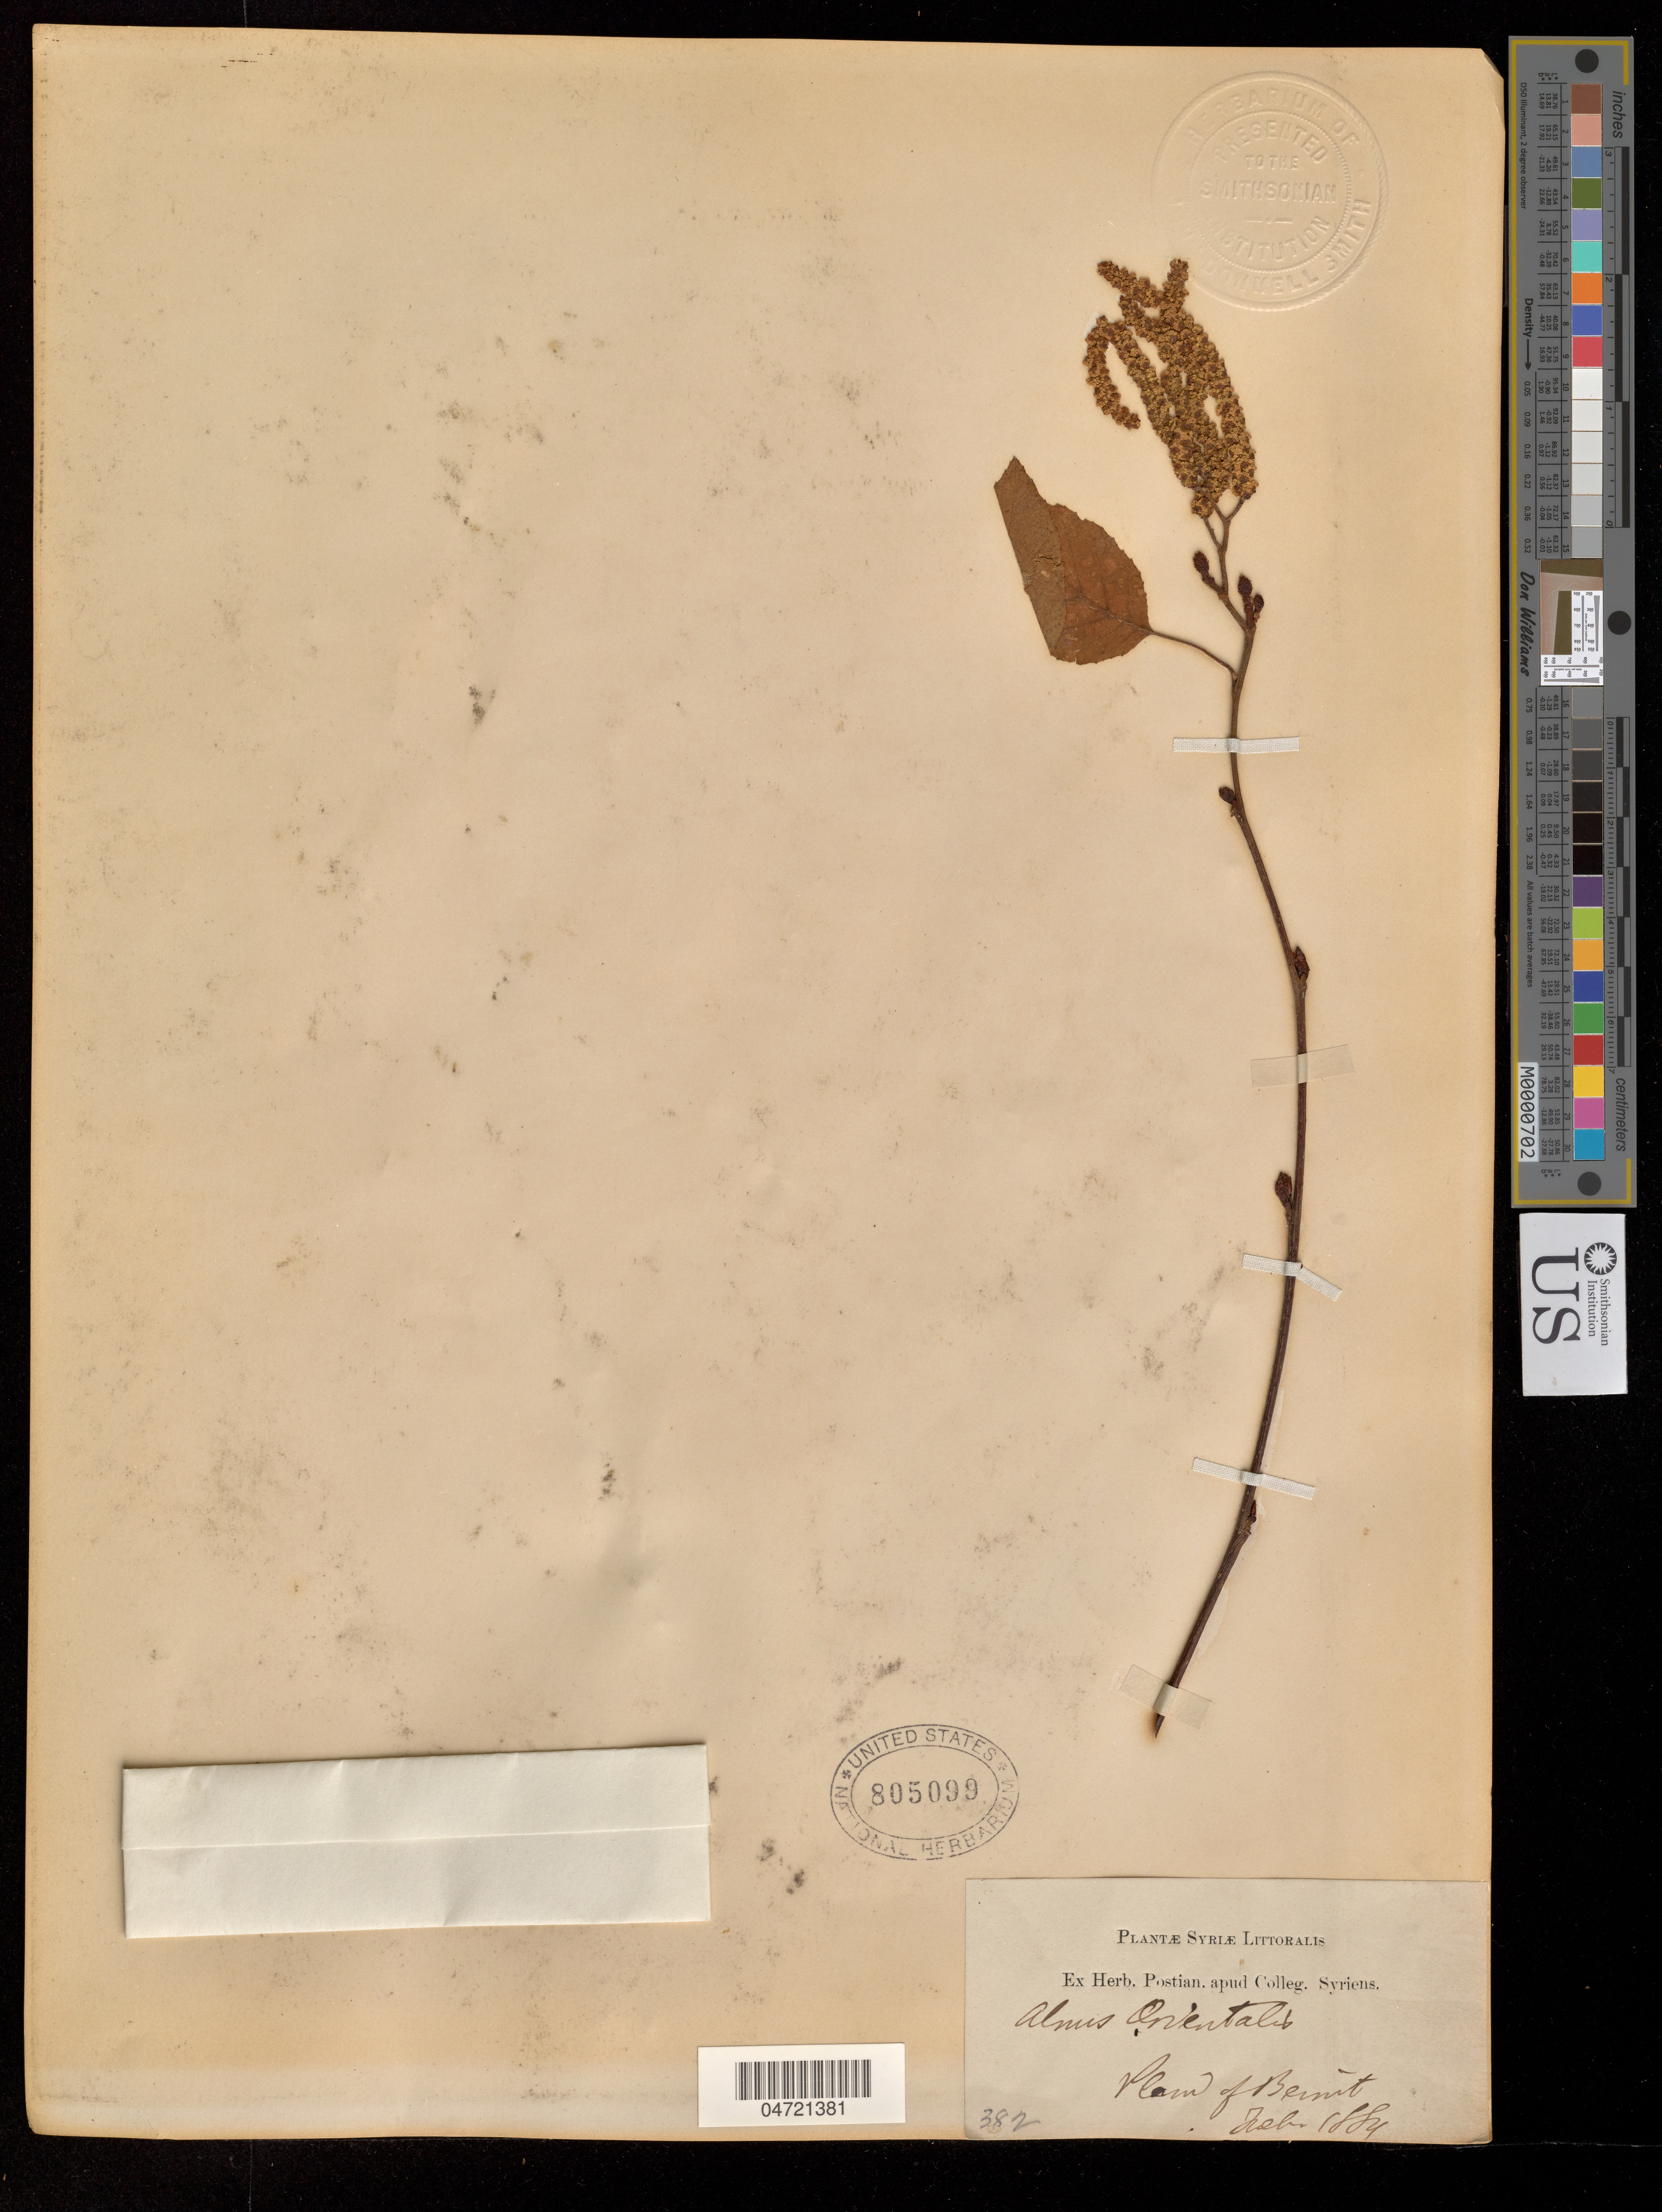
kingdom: Plantae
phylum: Tracheophyta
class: Magnoliopsida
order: Fagales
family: Betulaceae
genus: Alnus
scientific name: Alnus orientalis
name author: Decne.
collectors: -. Postian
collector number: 382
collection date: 1884-02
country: Lebanon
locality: Plain of Bernit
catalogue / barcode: US 805099